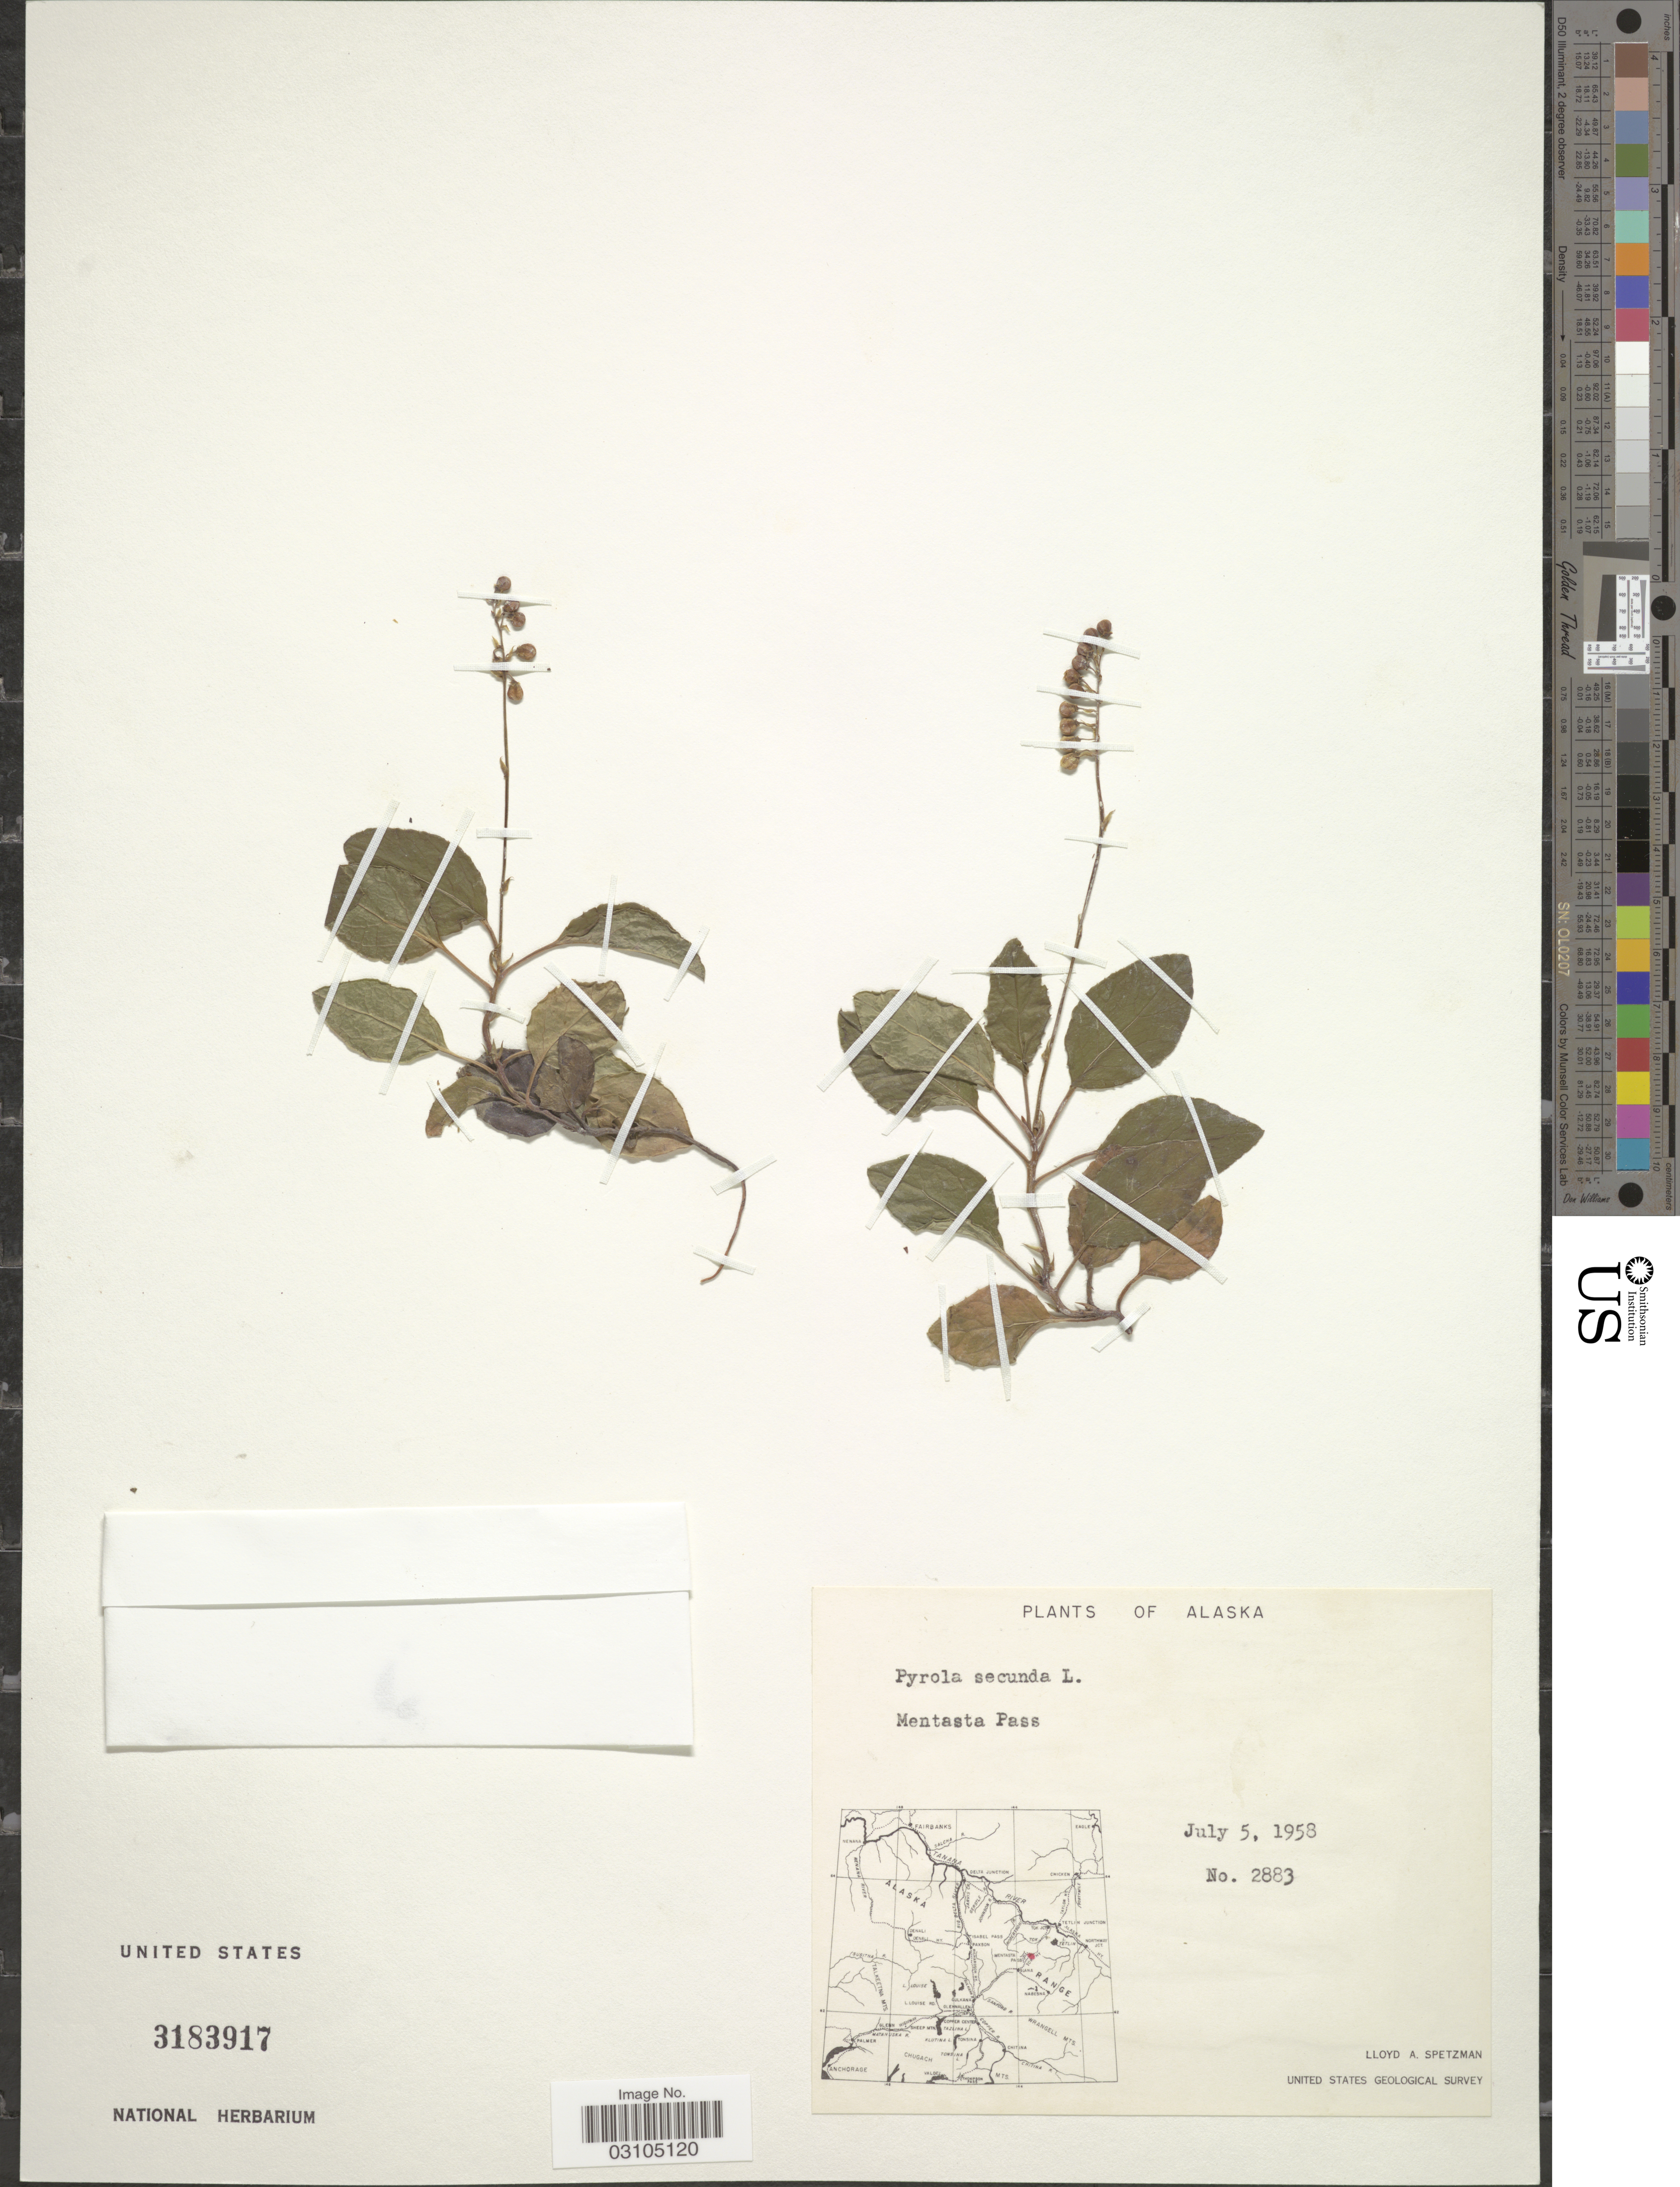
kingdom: Plantae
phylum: Tracheophyta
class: Magnoliopsida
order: Ericales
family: Ericaceae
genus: Orthilia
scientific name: Orthilia secunda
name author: (L.) House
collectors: L. Spetzman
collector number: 2883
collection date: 1958-07-05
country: United States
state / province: Alaska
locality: Mentasta Pass.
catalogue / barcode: US 3183917